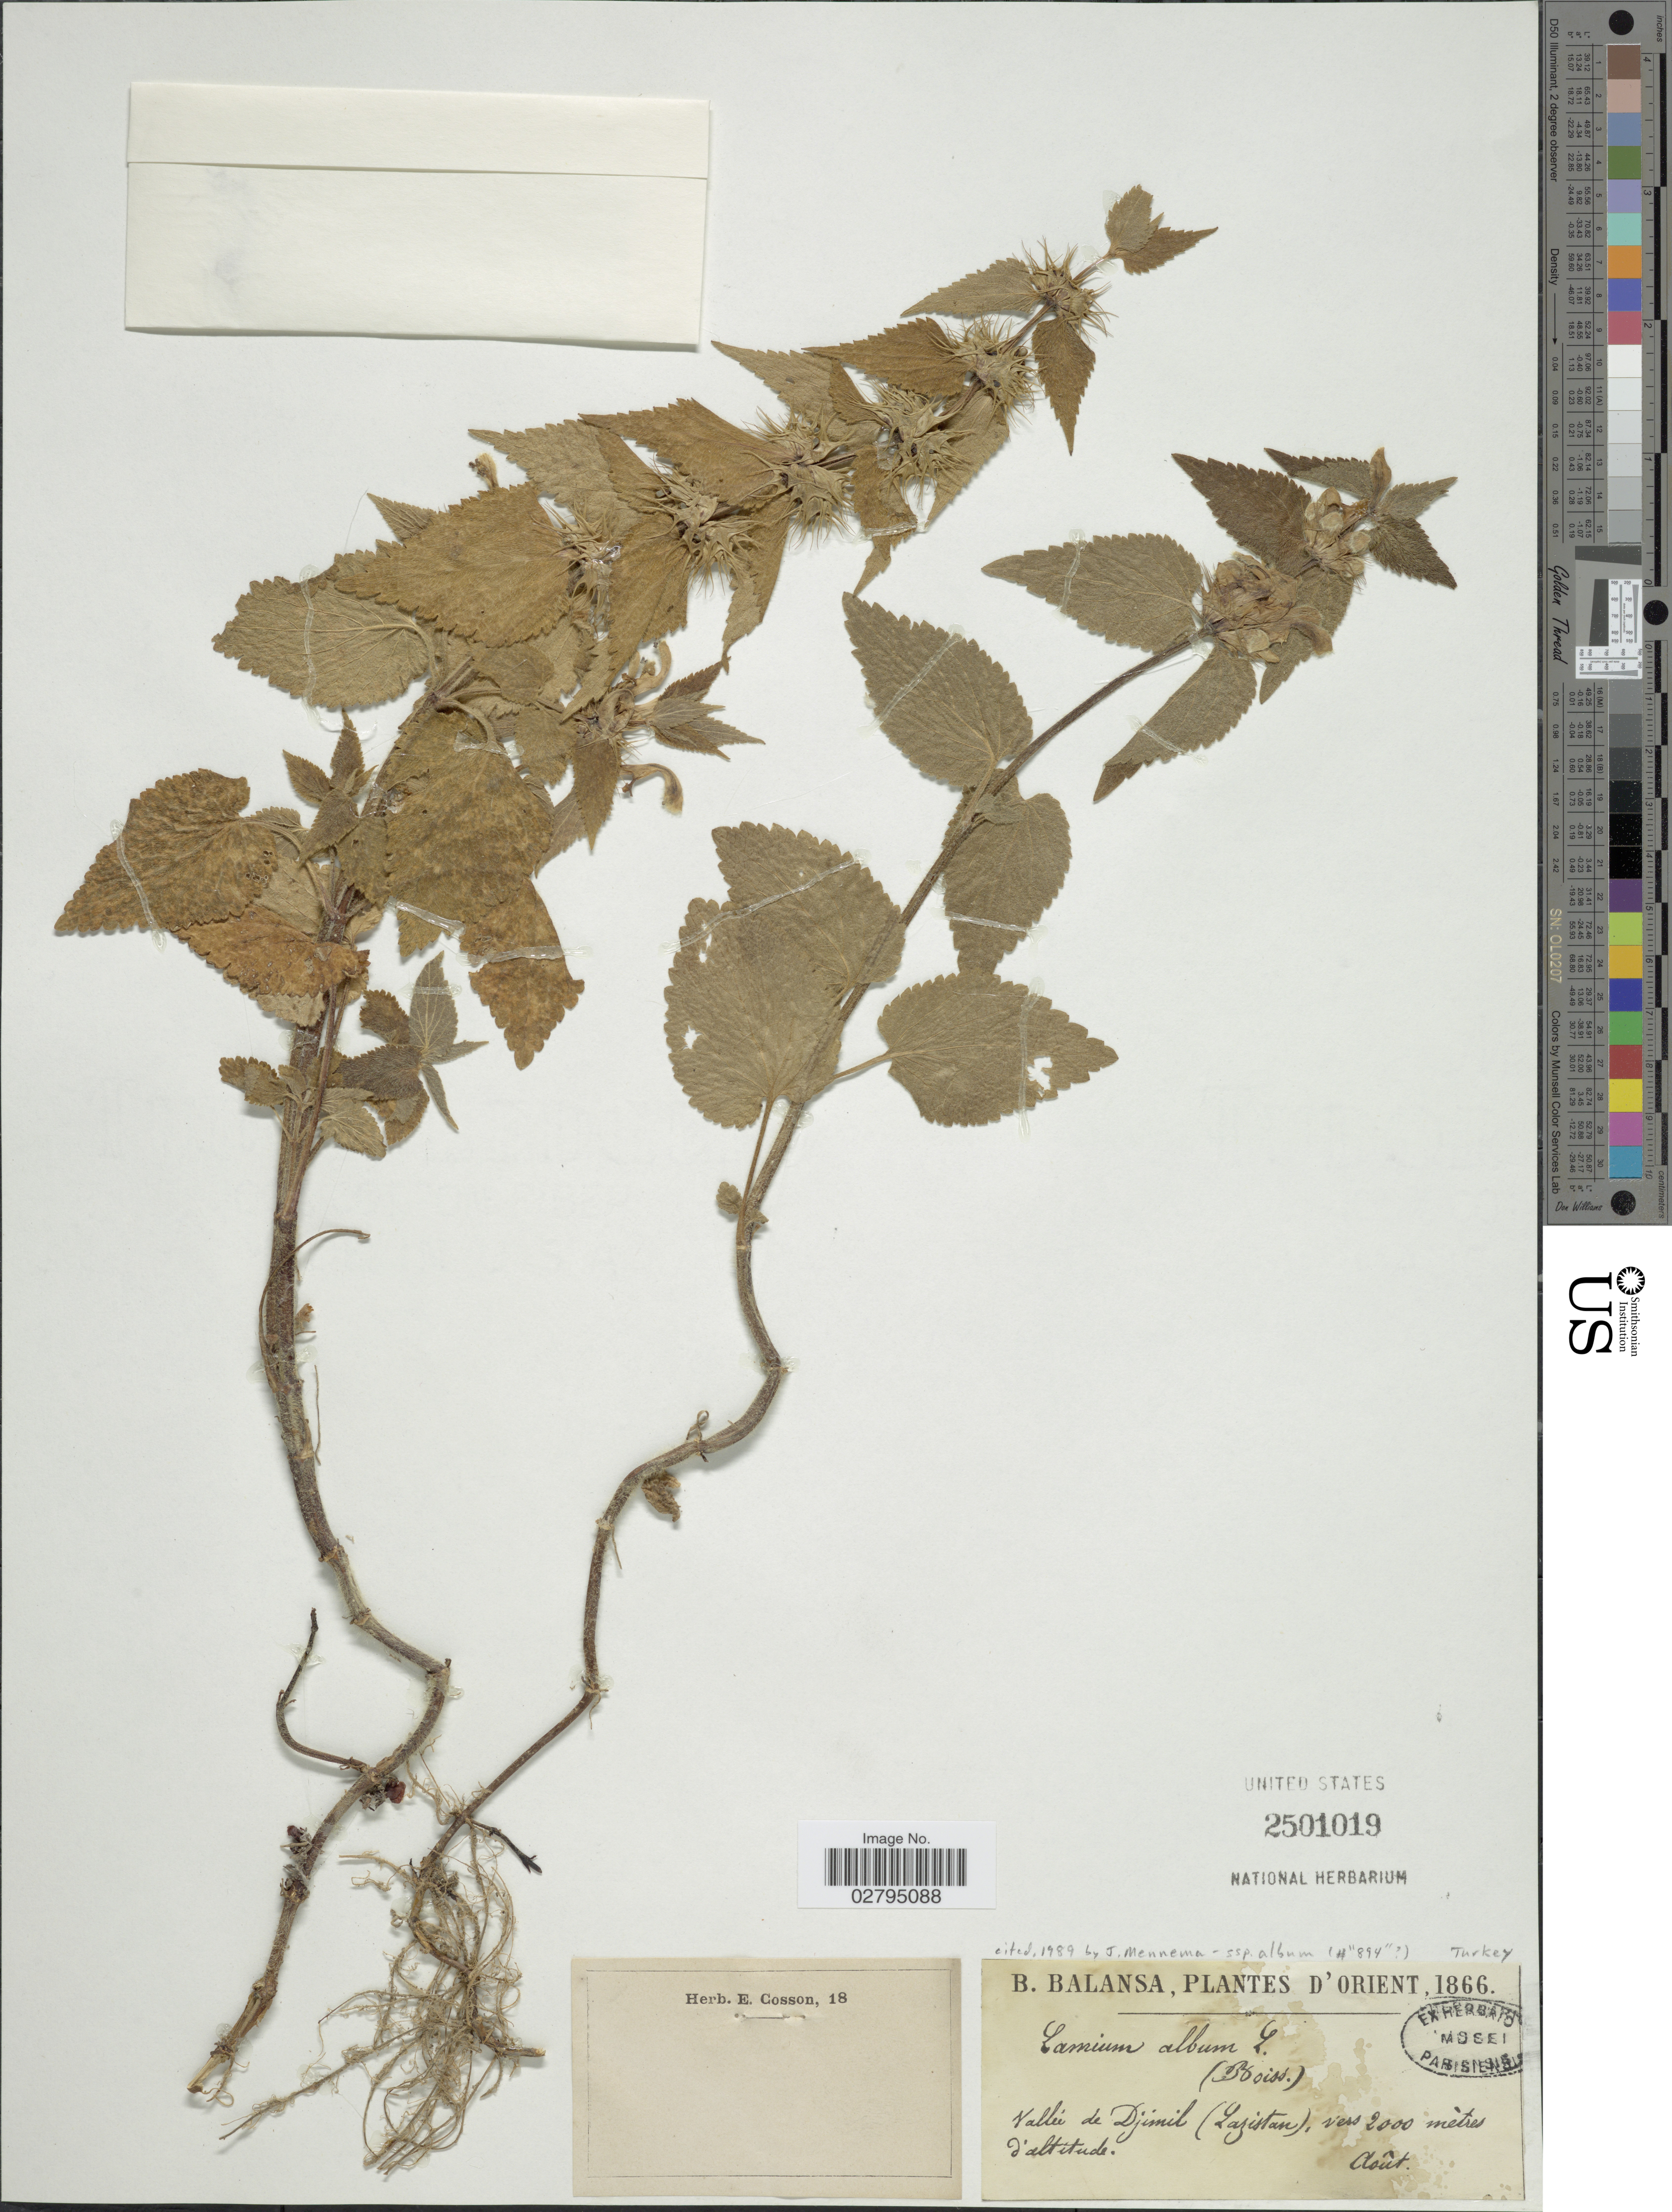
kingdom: Plantae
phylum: Tracheophyta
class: Magnoliopsida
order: Lamiales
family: Lamiaceae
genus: Lamium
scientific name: Lamium album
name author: L.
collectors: B. Balansa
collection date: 1866-08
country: Turkey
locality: D'Orient. Vallée Djimil (Lazistan).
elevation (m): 2000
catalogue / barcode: US 2501019